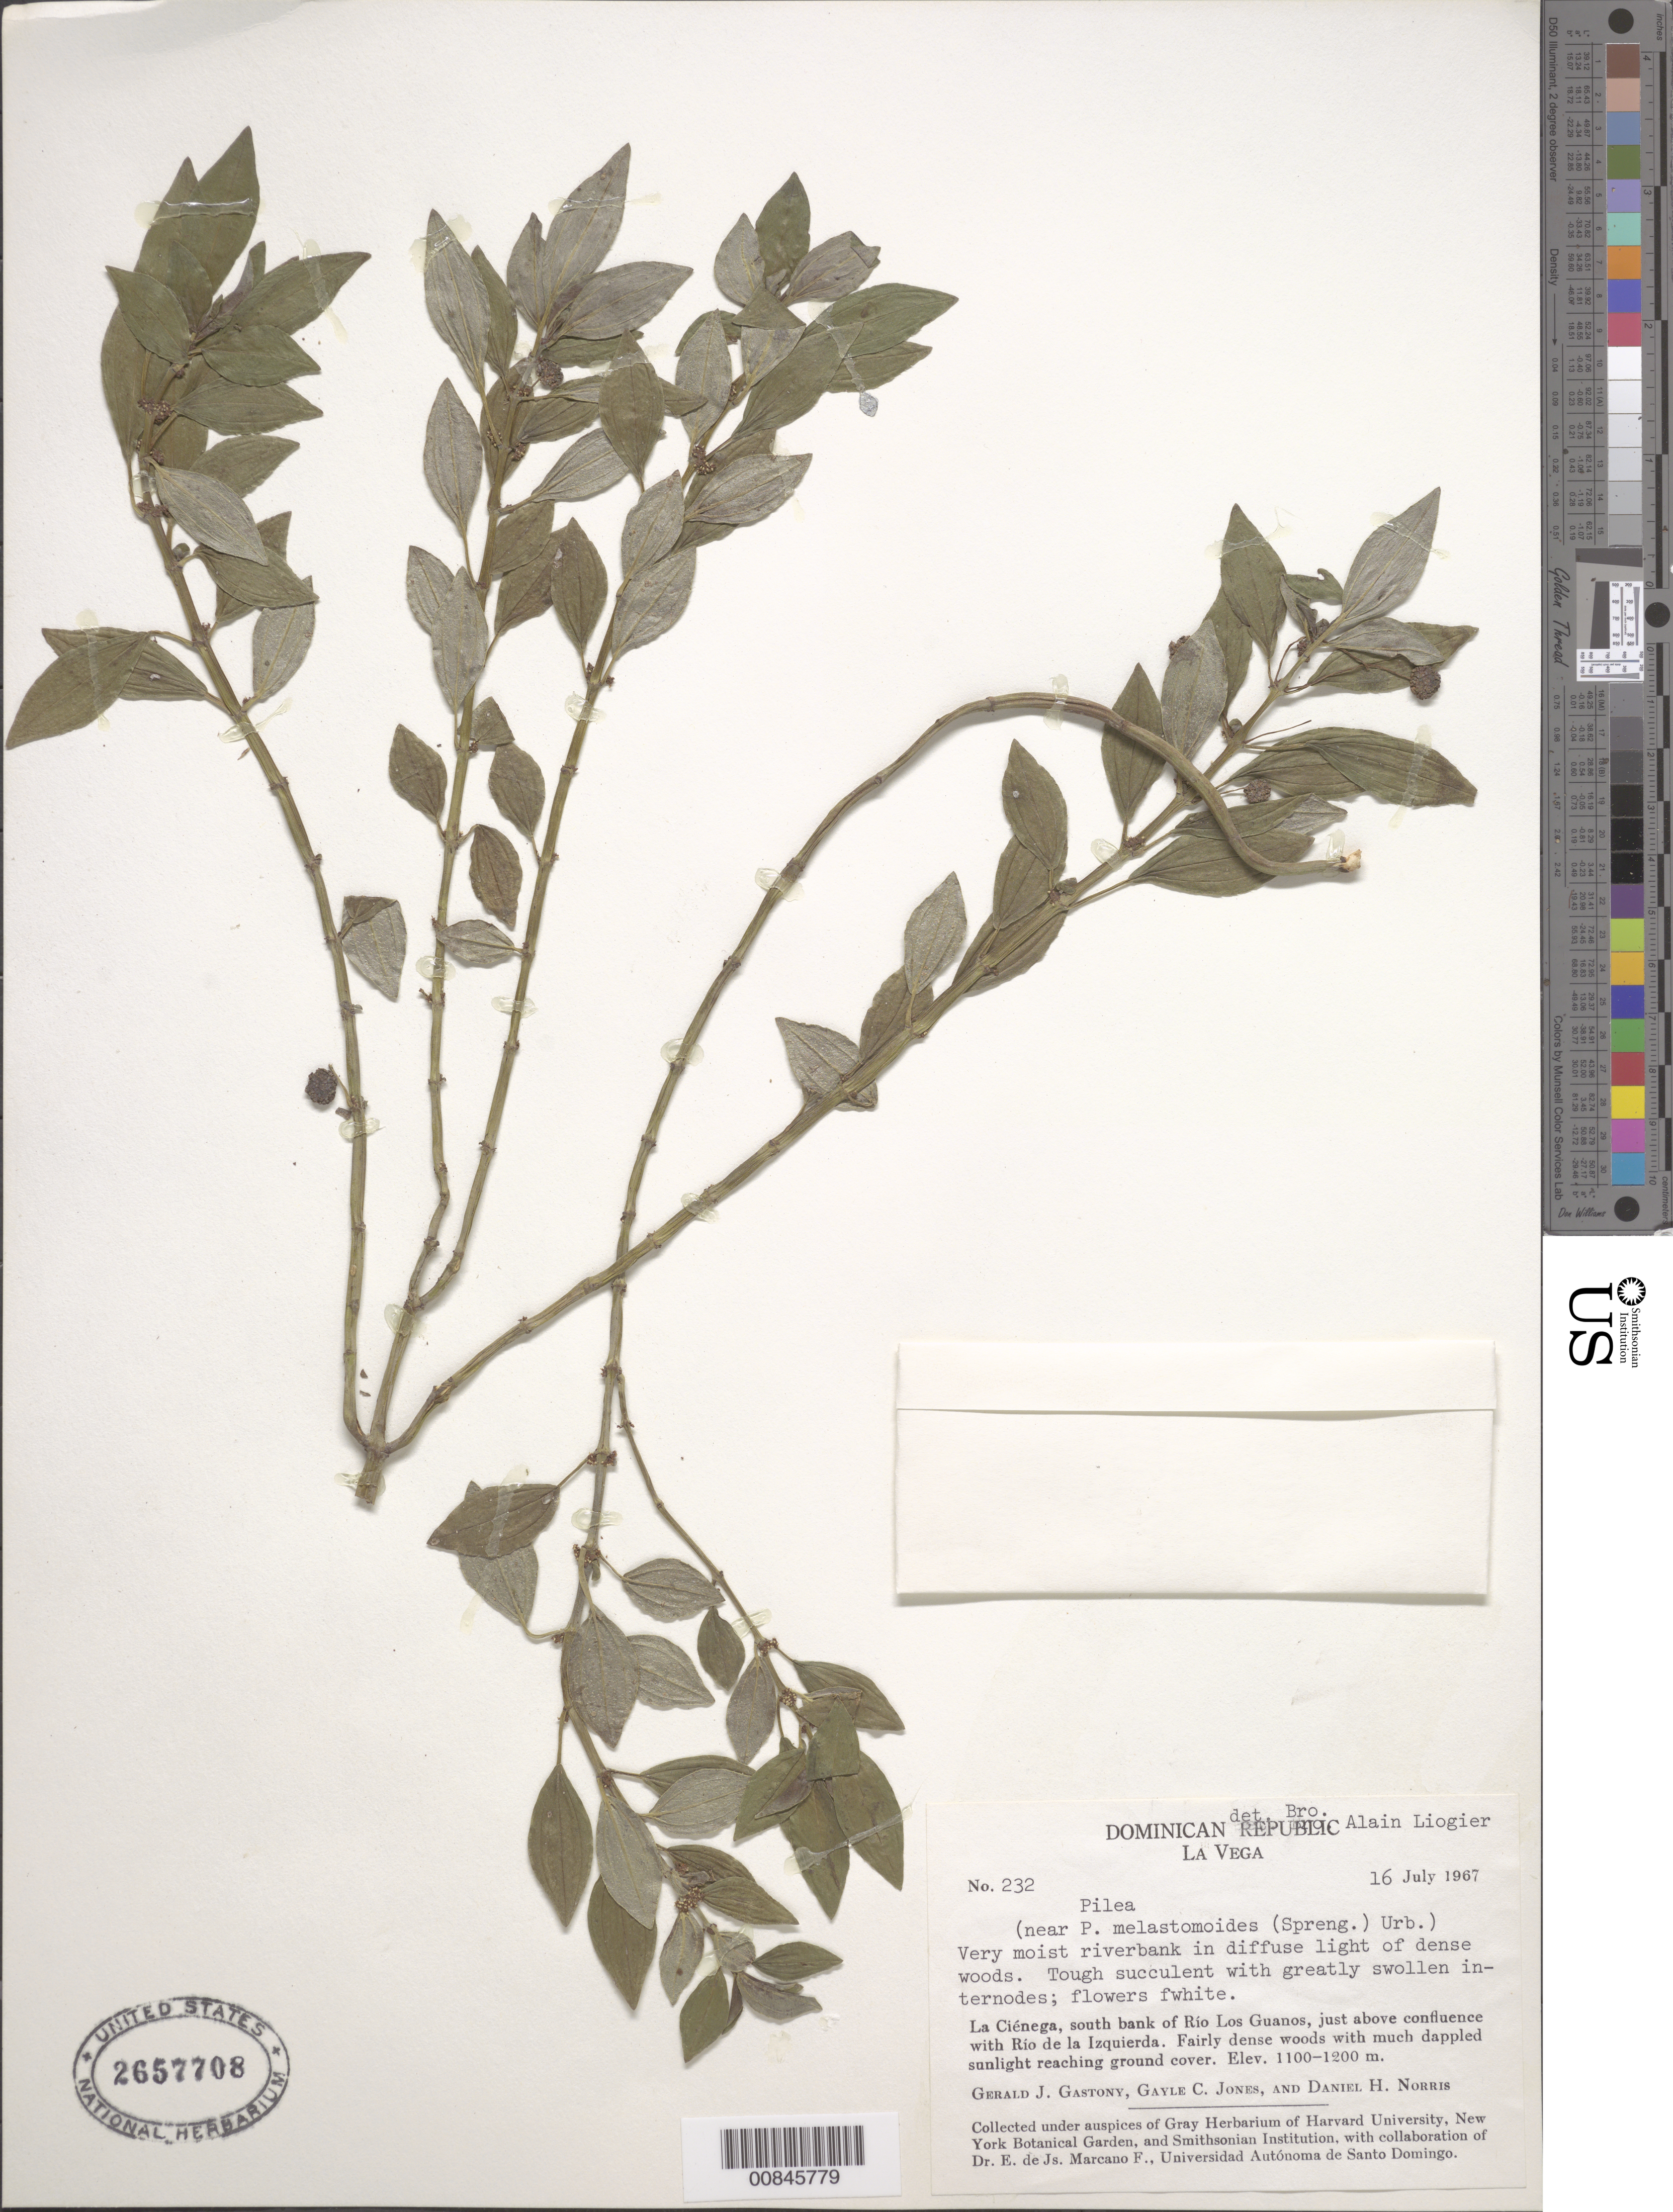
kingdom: Plantae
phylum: Tracheophyta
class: Magnoliopsida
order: Rosales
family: Urticaceae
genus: Pilea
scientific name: Pilea melastomoides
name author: (Spreng.) Urb.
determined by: Liogier, Alain H.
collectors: G. Gastony, G. C. Jones & D. H. Norris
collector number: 232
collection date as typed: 16 Jul 1967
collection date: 1967-07-16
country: Dominican Republic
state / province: La Vega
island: Hispaniola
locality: La Ciénaga south bank of Río Los Guanos, just above confluence with Río de la Izquierda.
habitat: Very moist riverbank in diffuse light of dense woods.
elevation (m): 1100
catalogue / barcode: US 2657708